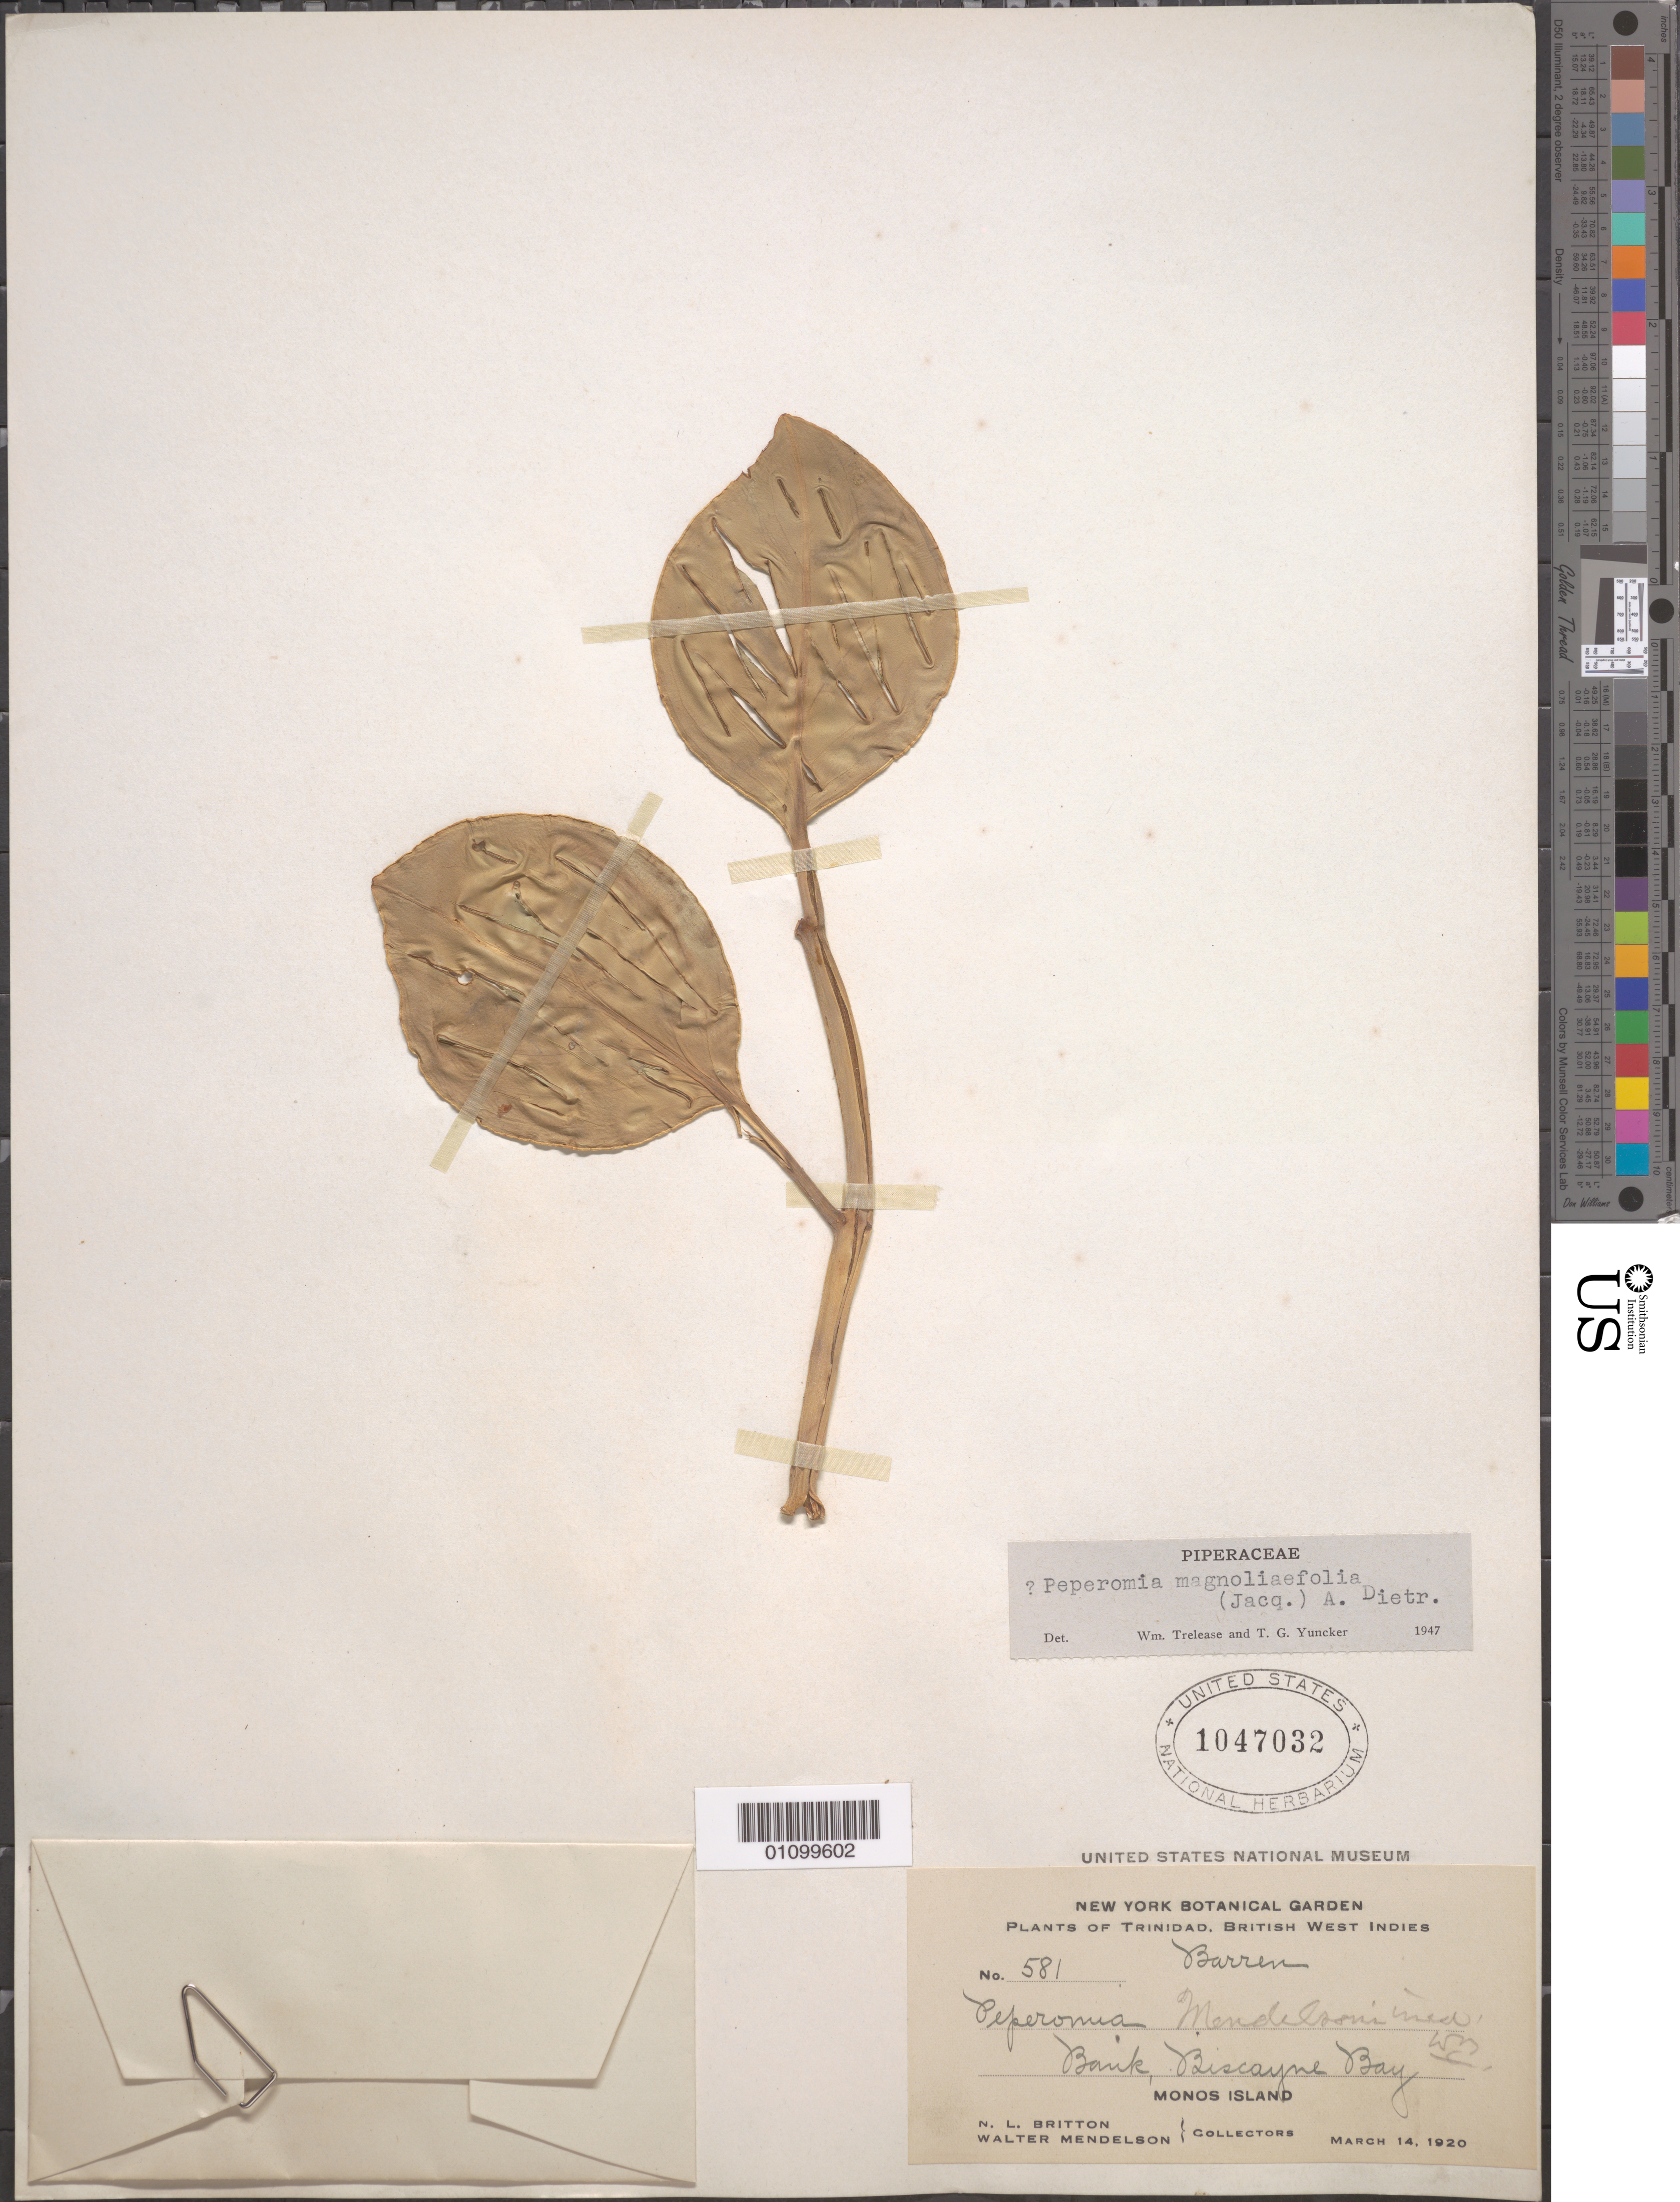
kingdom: Plantae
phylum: Tracheophyta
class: Magnoliopsida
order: Piperales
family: Piperaceae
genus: Peperomia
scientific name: Peperomia magnoliifolia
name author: (Jacq.) A. Dietr.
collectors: N. Britton & W. Mendelson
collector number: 581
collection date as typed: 14 Mar 1920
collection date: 1920-03-14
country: Trinidad and Tobago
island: Trinidad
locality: Monos Island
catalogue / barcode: US 1047032